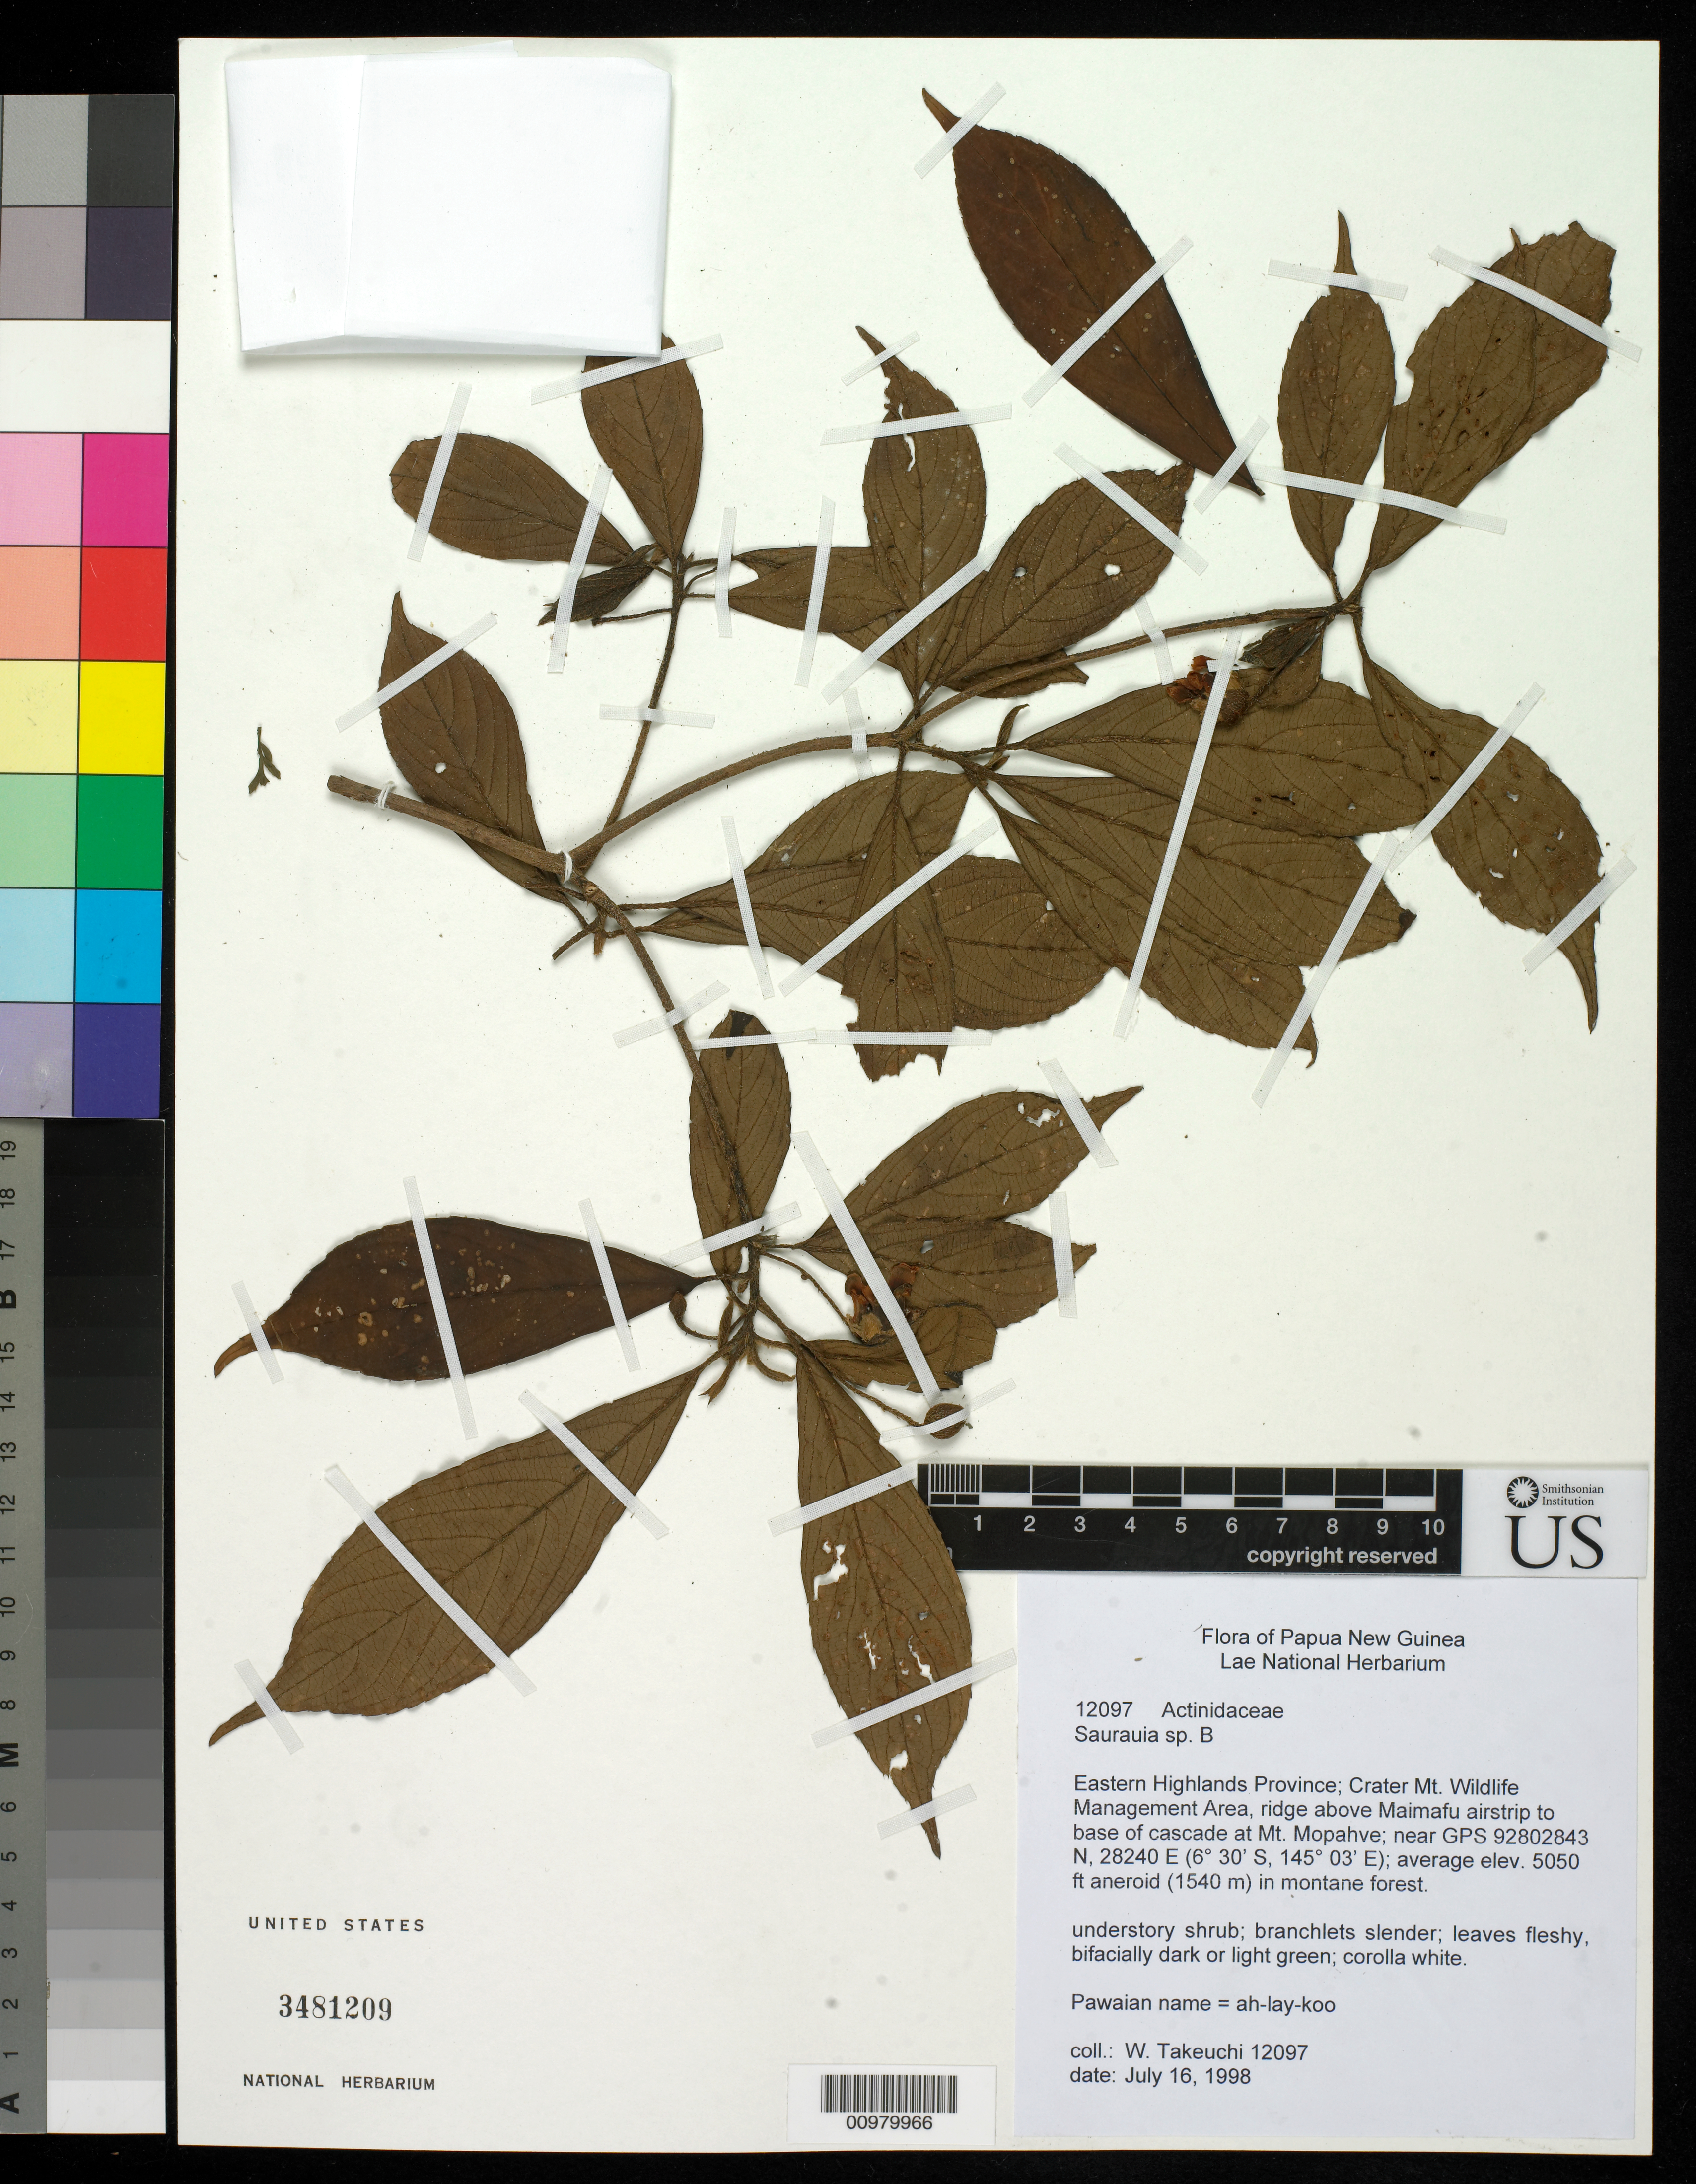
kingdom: Plantae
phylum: Tracheophyta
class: Magnoliopsida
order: Ericales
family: Actinidiaceae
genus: Saurauia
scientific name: Saurauia sp.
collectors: W. N. Takeuchi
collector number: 12097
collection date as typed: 16 Jul 1998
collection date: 1998-07-16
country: Papua New Guinea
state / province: Eastern Highlands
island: New Guinea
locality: Crater Mt. Wildlife Management Area, ridge above Maimafu airstrip to base of cascade at Mt. Mopahve; near GPS 92802843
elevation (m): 1539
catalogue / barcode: US 3481209